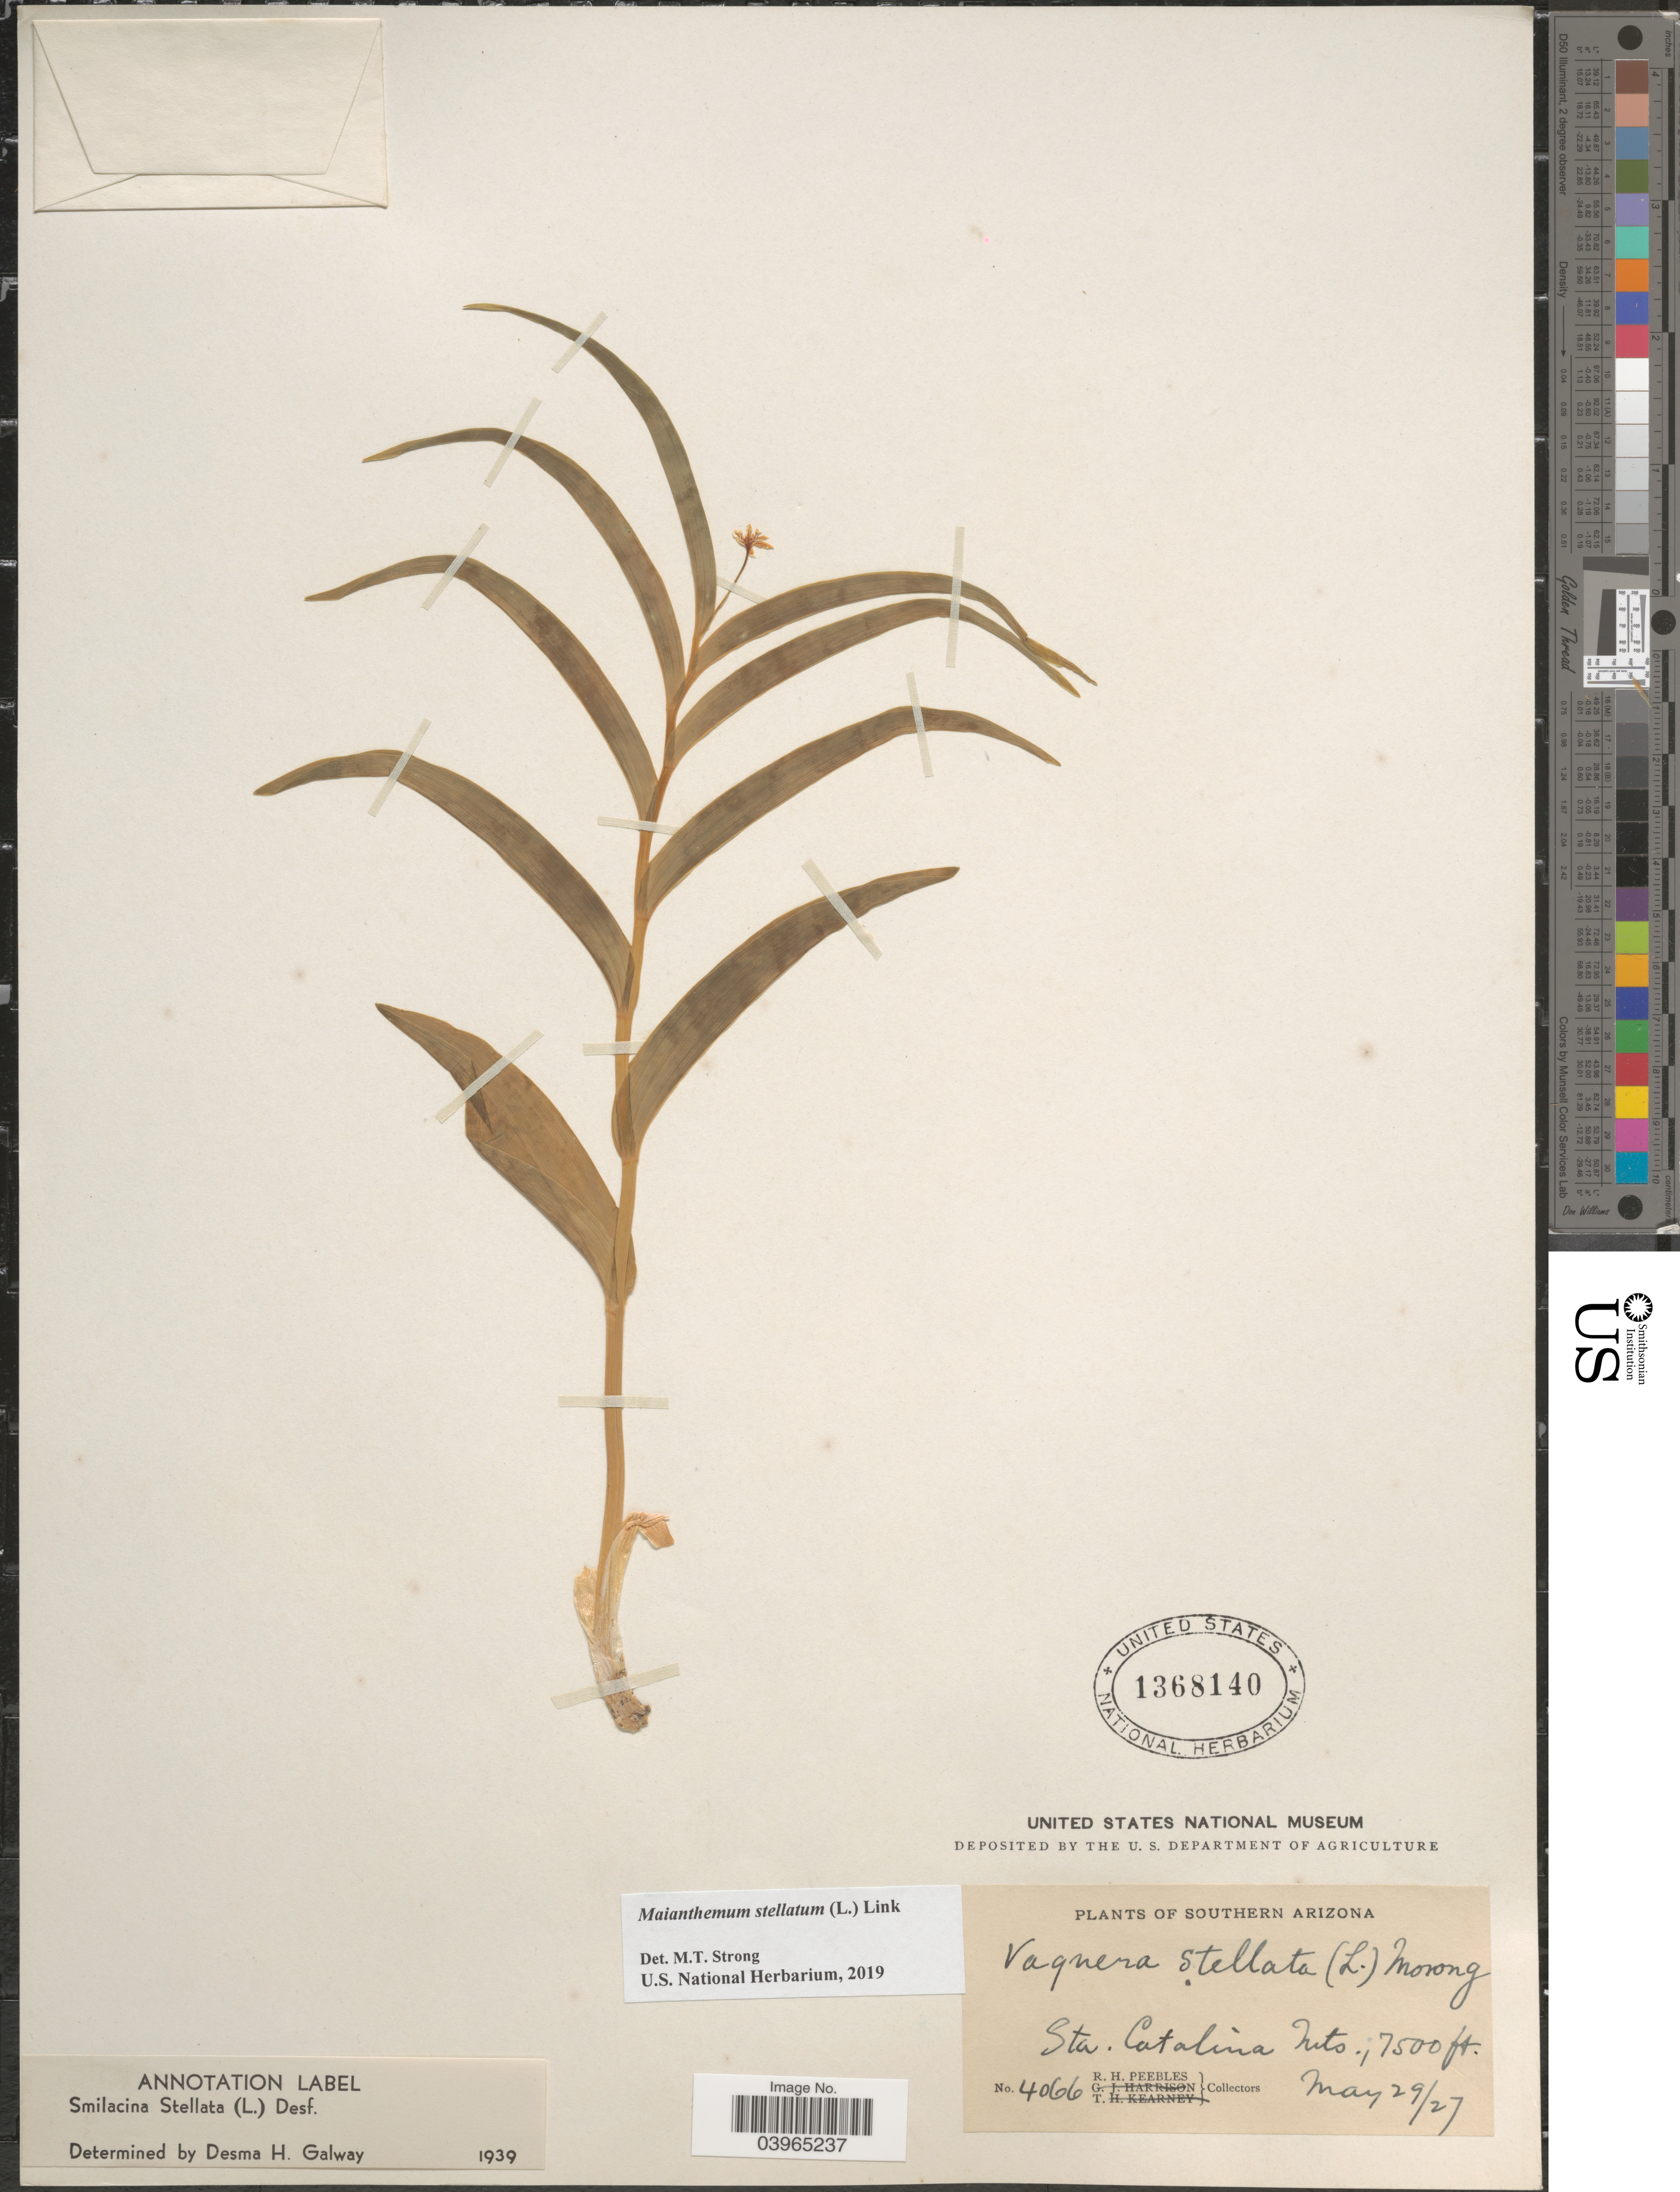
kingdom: Plantae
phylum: Tracheophyta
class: Liliopsida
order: Asparagales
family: Asparagaceae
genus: Maianthemum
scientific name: Maianthemum stellatum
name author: (L.) Link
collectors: R. H. Peebles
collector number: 4066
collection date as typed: Transcribed d/m/y: 29/5/27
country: United States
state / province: Arizona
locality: Southern Arizona. Sta. Catalina Mts.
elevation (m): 2286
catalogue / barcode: US 1368140